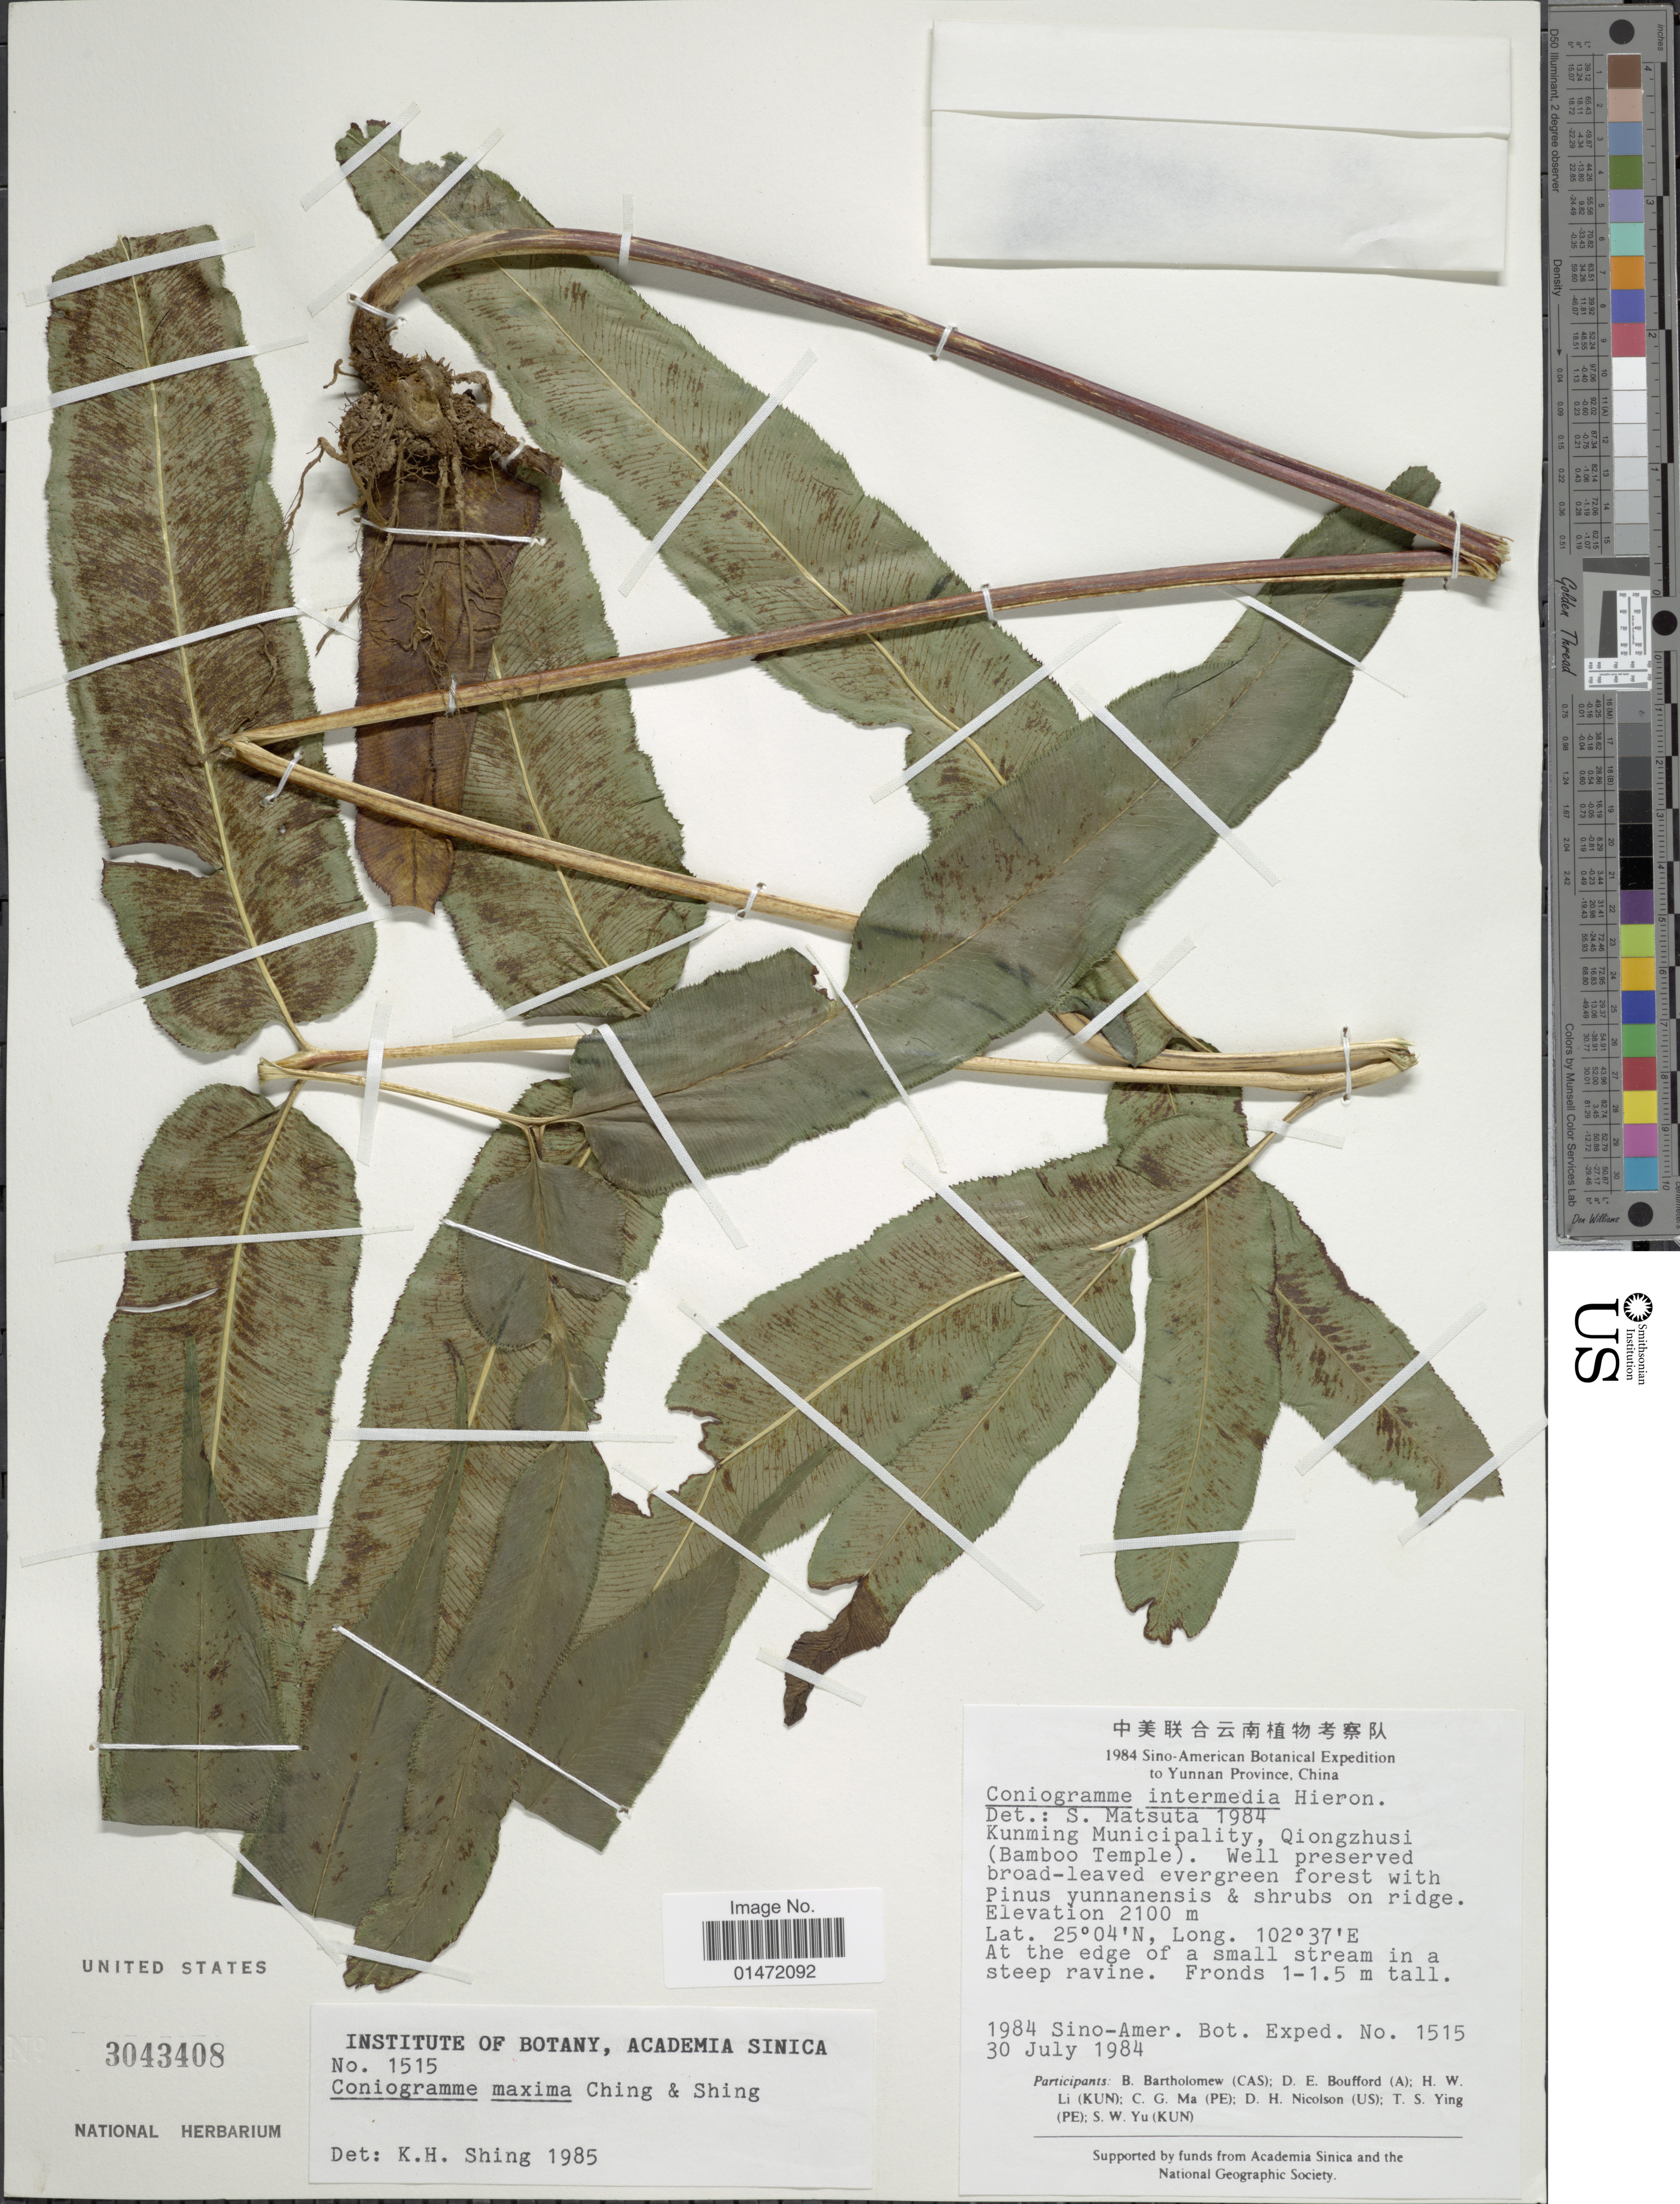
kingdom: Plantae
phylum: Tracheophyta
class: Polypodiopsida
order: Polypodiales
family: Pteridaceae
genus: Coniogramme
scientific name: Coniogramme maxima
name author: Ching & K.H. Shing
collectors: Sino-Amer. Bot. Exped. 1984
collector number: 1515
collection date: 1984-07-30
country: China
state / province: Yunnan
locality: Kunming Municipality, Qiongzhusi (Bamboo Temple).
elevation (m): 2100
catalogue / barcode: US 3043408